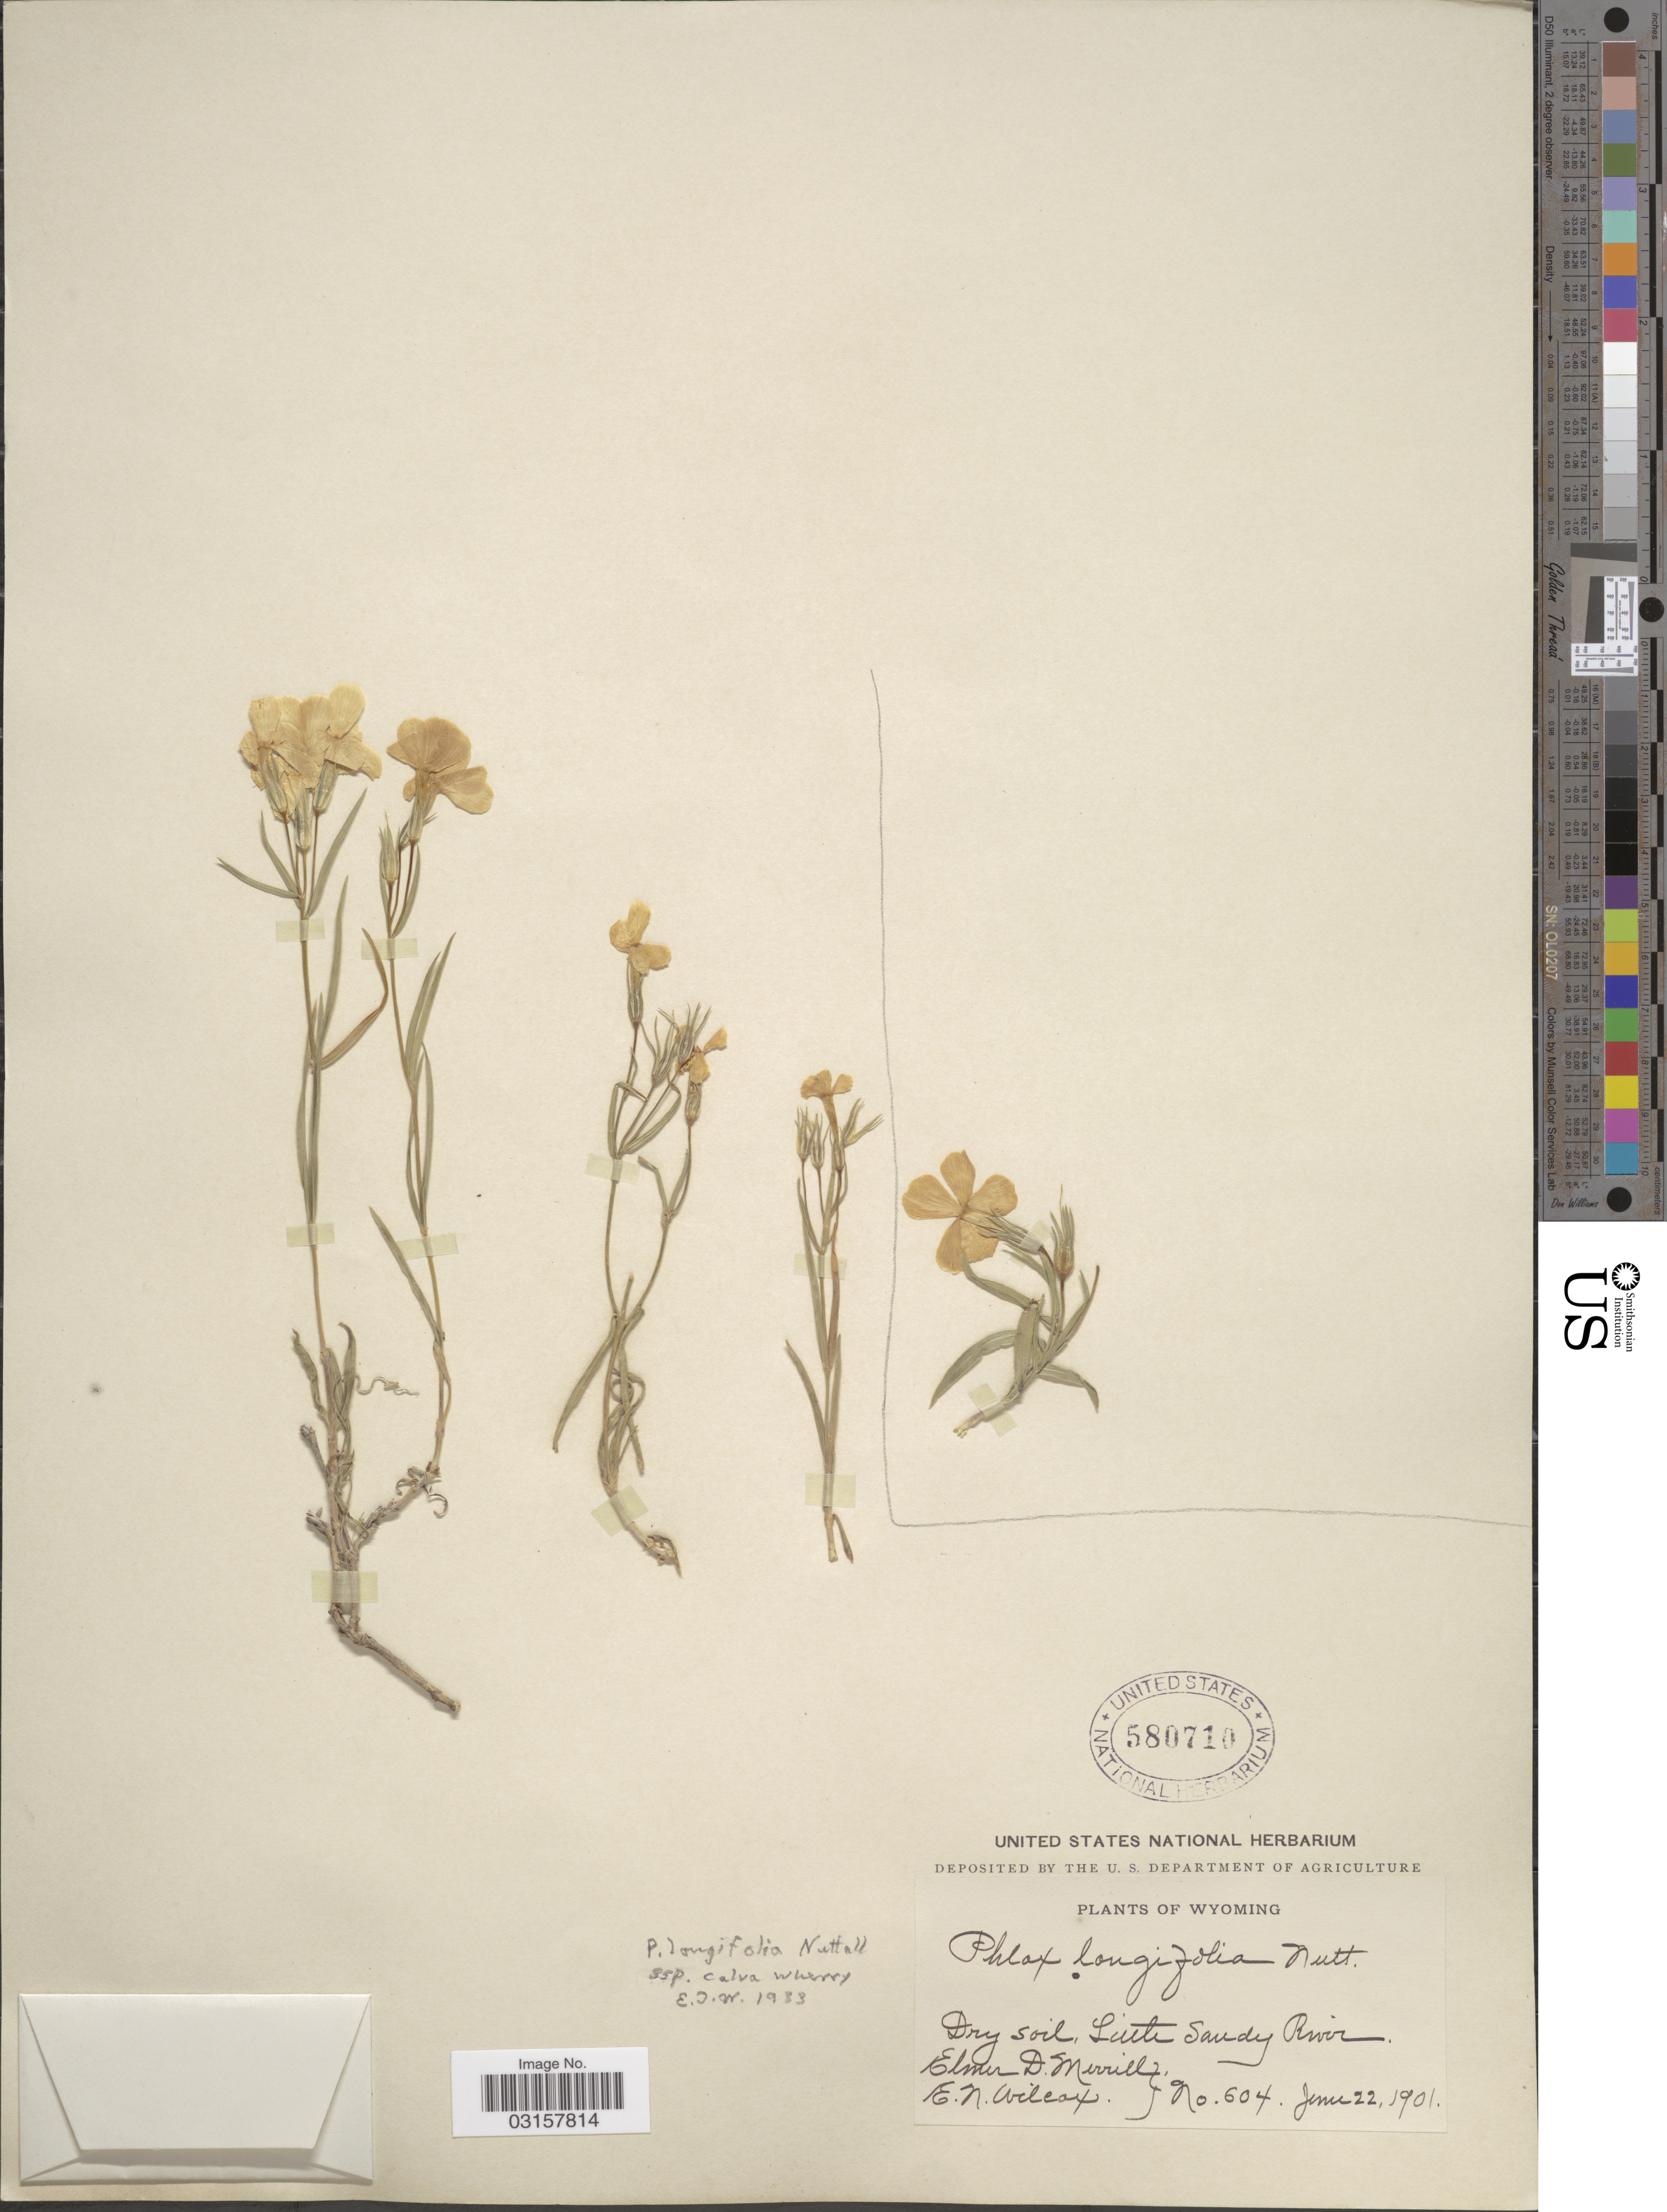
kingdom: Plantae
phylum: Tracheophyta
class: Magnoliopsida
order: Ericales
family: Polemoniaceae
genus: Phlox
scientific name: Phlox longifolia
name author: Nutt.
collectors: E. D. Merrill & E. Wilcox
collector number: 604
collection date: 1901-06-22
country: United States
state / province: Wyoming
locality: Little Sandy River.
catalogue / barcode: US 580710